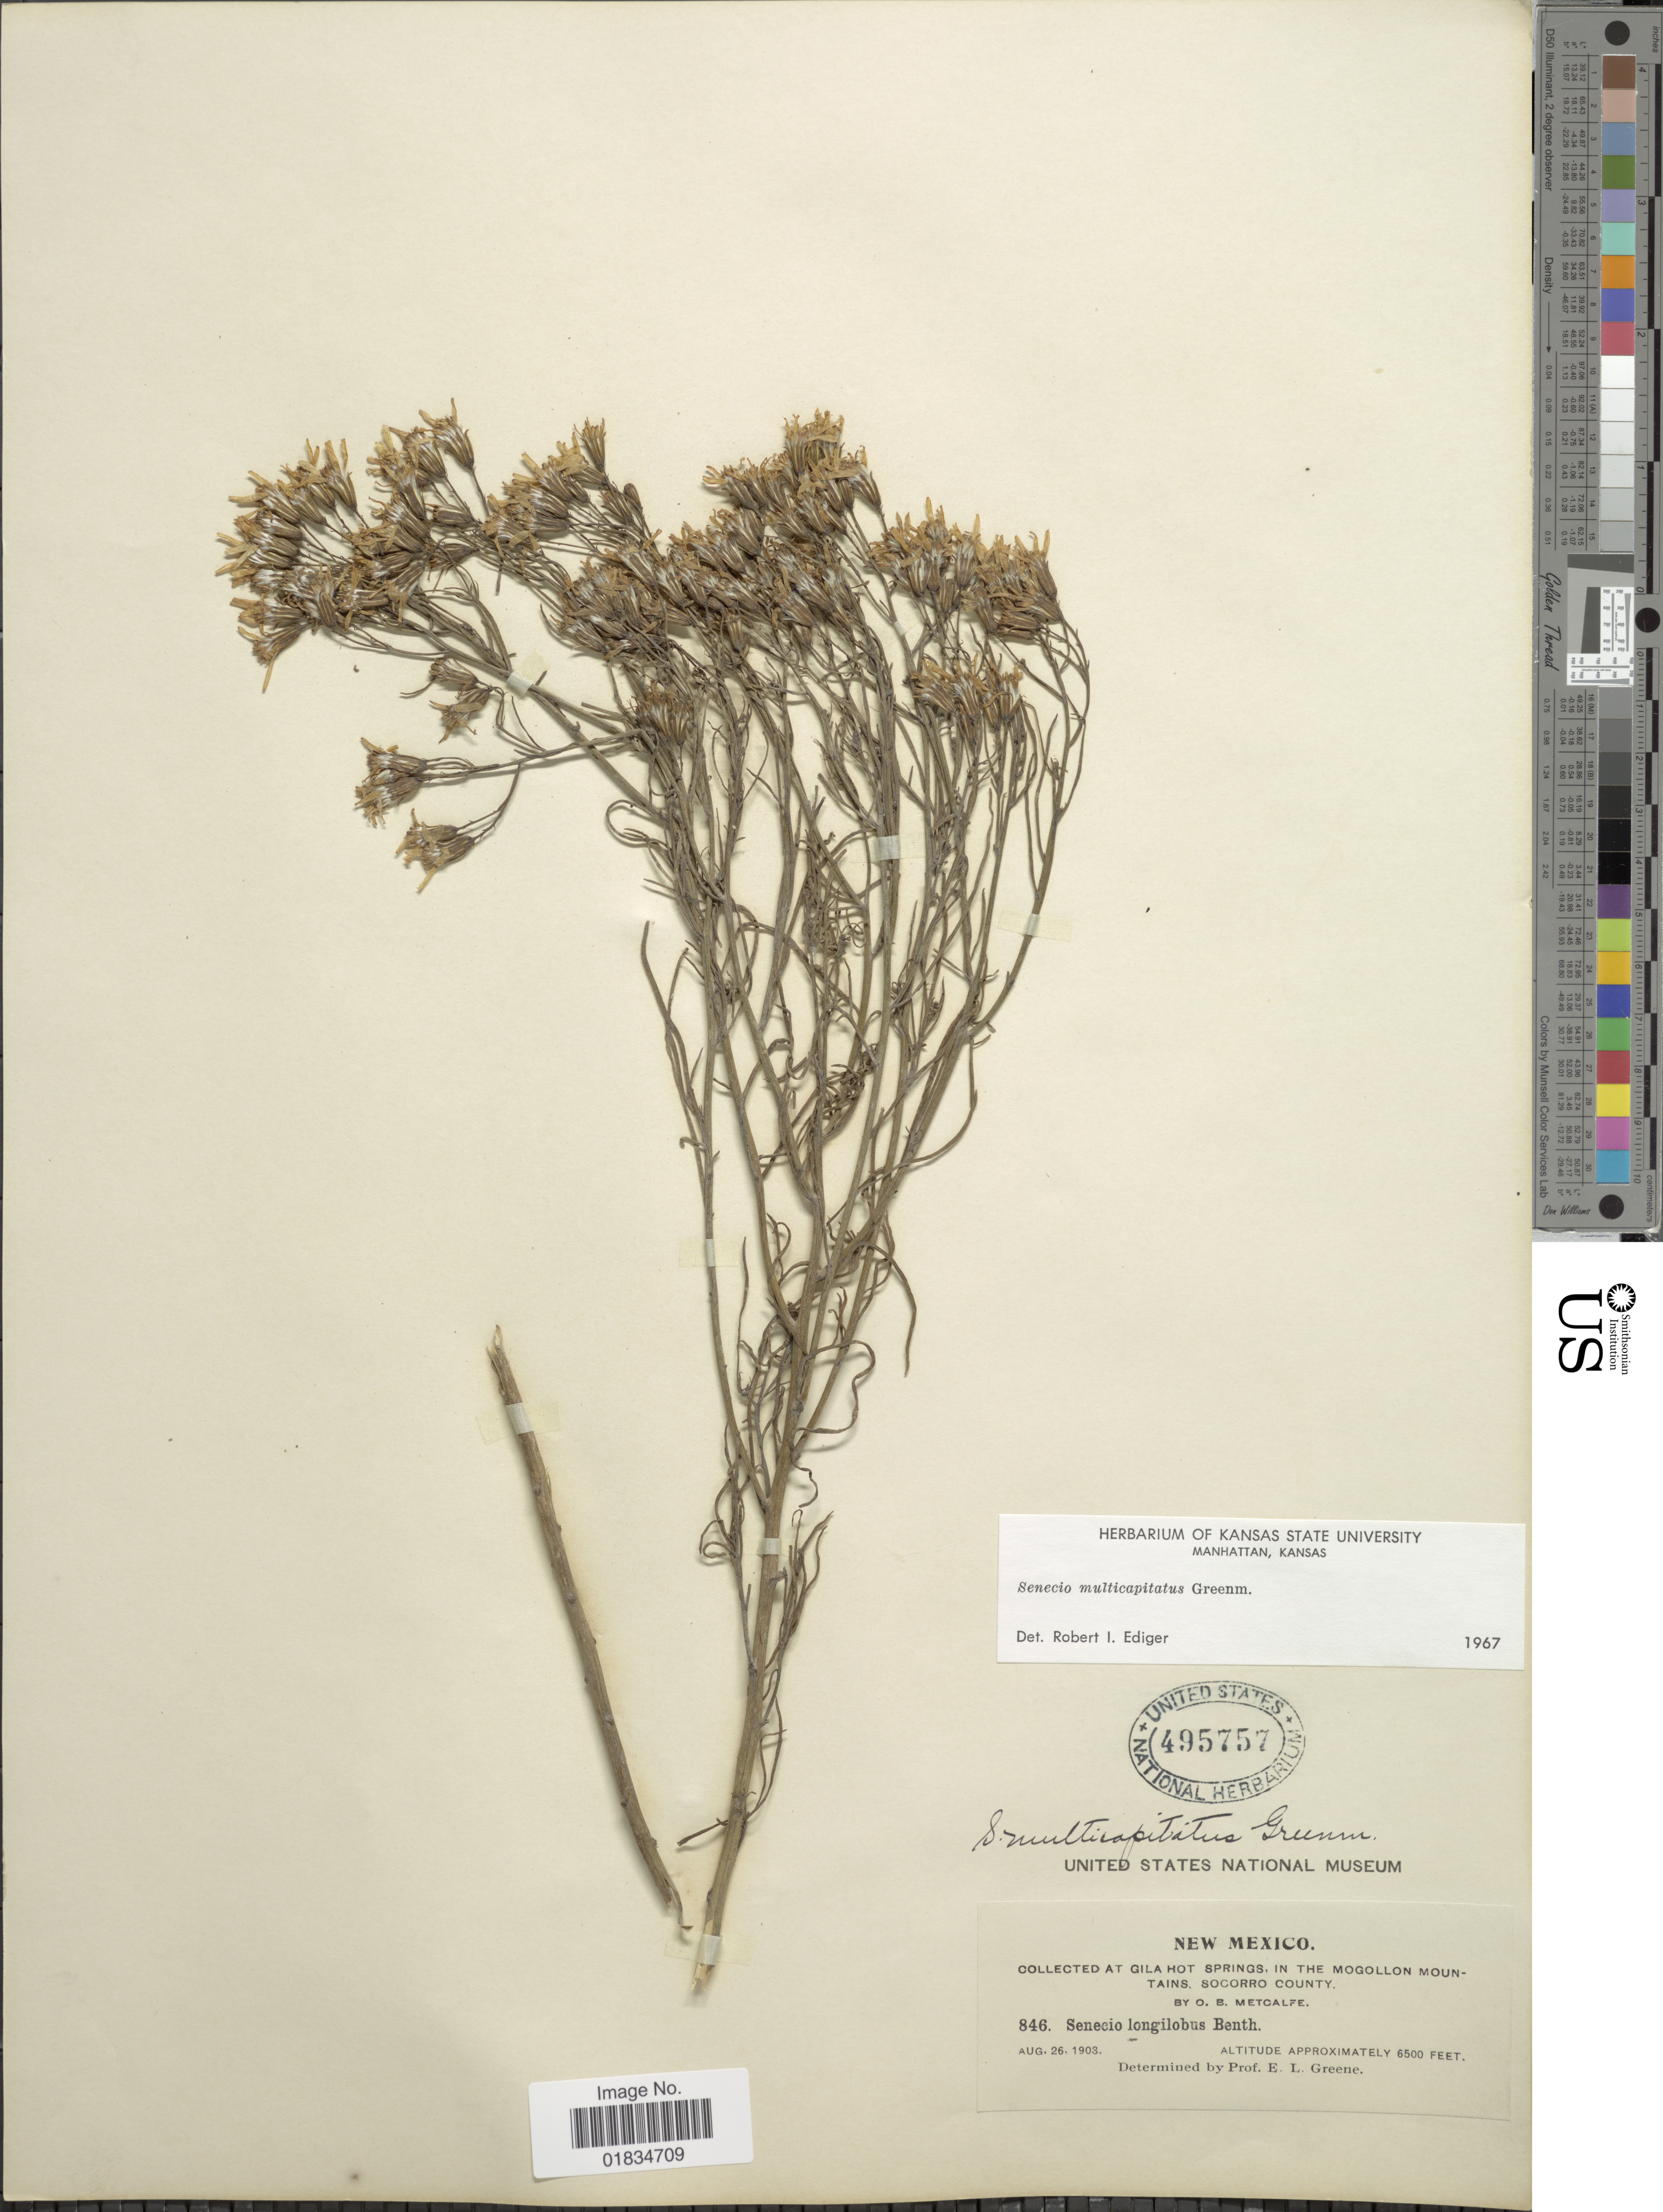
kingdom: Plantae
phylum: Tracheophyta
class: Magnoliopsida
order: Asterales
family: Asteraceae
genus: Senecio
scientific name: Senecio multicapitatus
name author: Greenm.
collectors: O. B. Metcalfe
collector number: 846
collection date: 1903-08-26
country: United States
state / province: New Mexico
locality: Gila Hot Springs, in the Mogollon Mountains, Socorro County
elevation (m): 1981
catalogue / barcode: US 495757